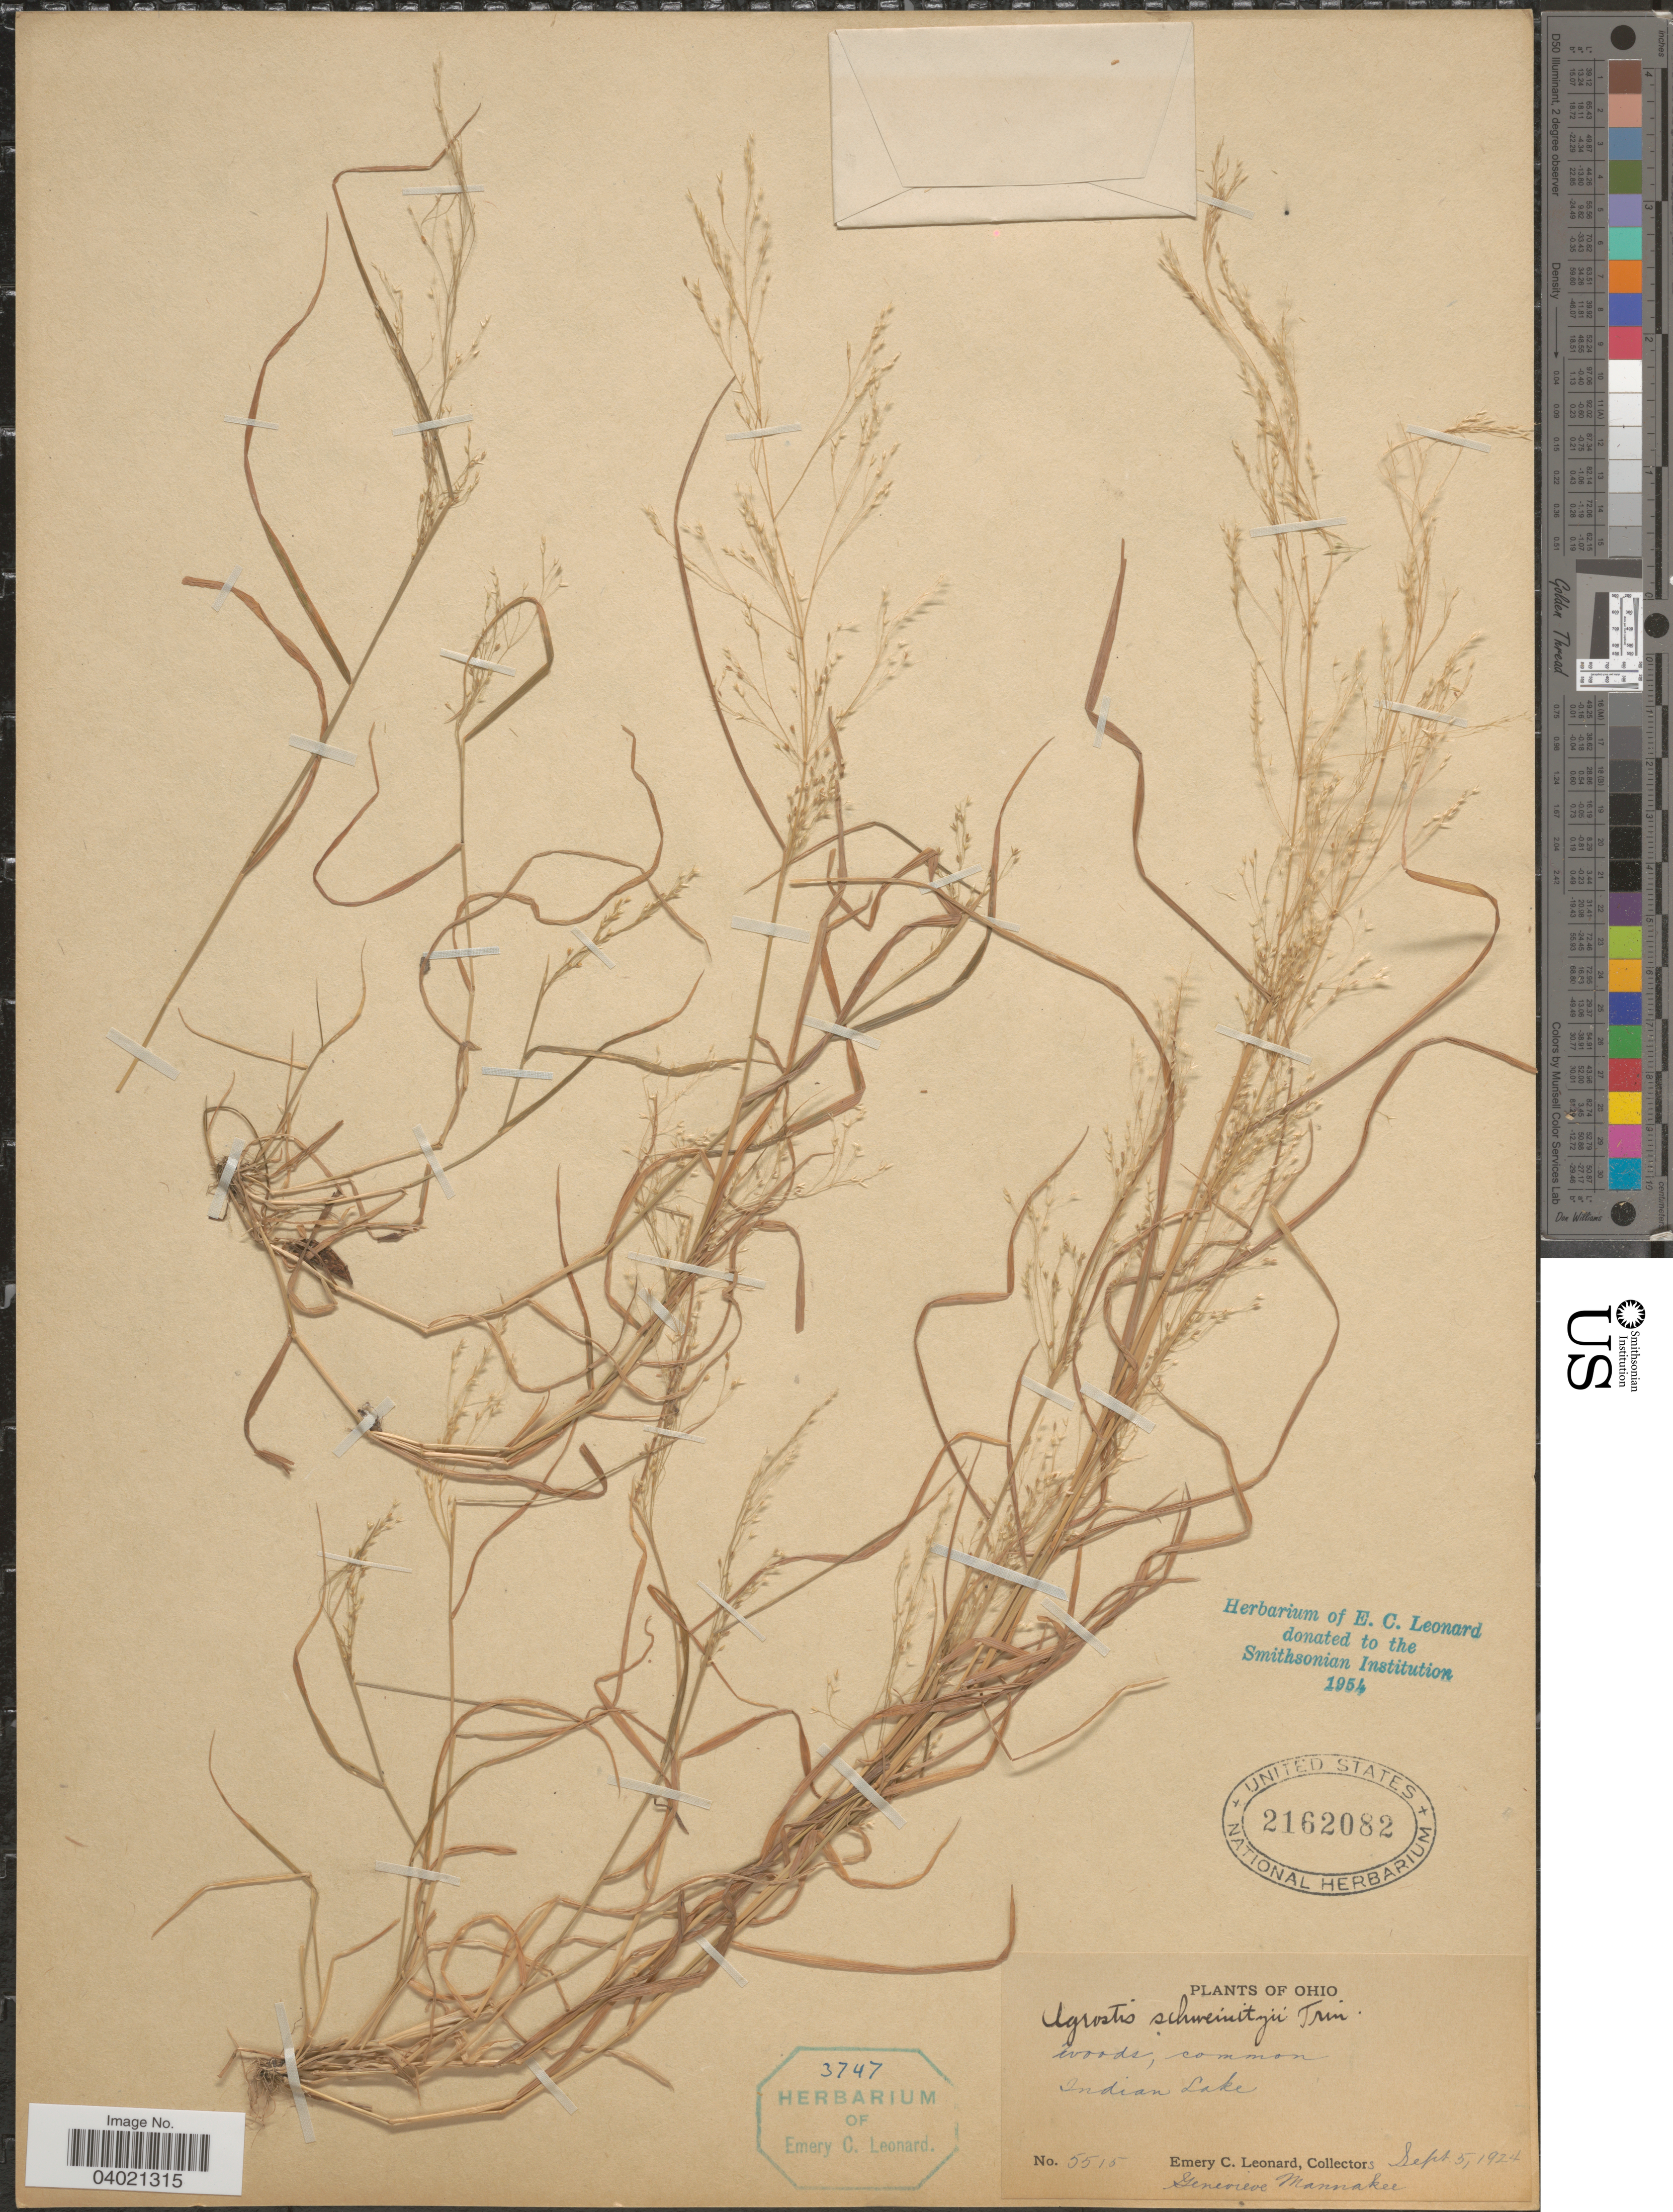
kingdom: Plantae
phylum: Tracheophyta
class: Liliopsida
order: Poales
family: Poaceae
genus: Agrostis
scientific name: Agrostis perennans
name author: (Walter) Tuck.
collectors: E. C. Leonard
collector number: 5515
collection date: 1924-09-05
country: United States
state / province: Ohio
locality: Indian Lake. Genevieve Mannakee.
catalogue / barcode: US 2162082